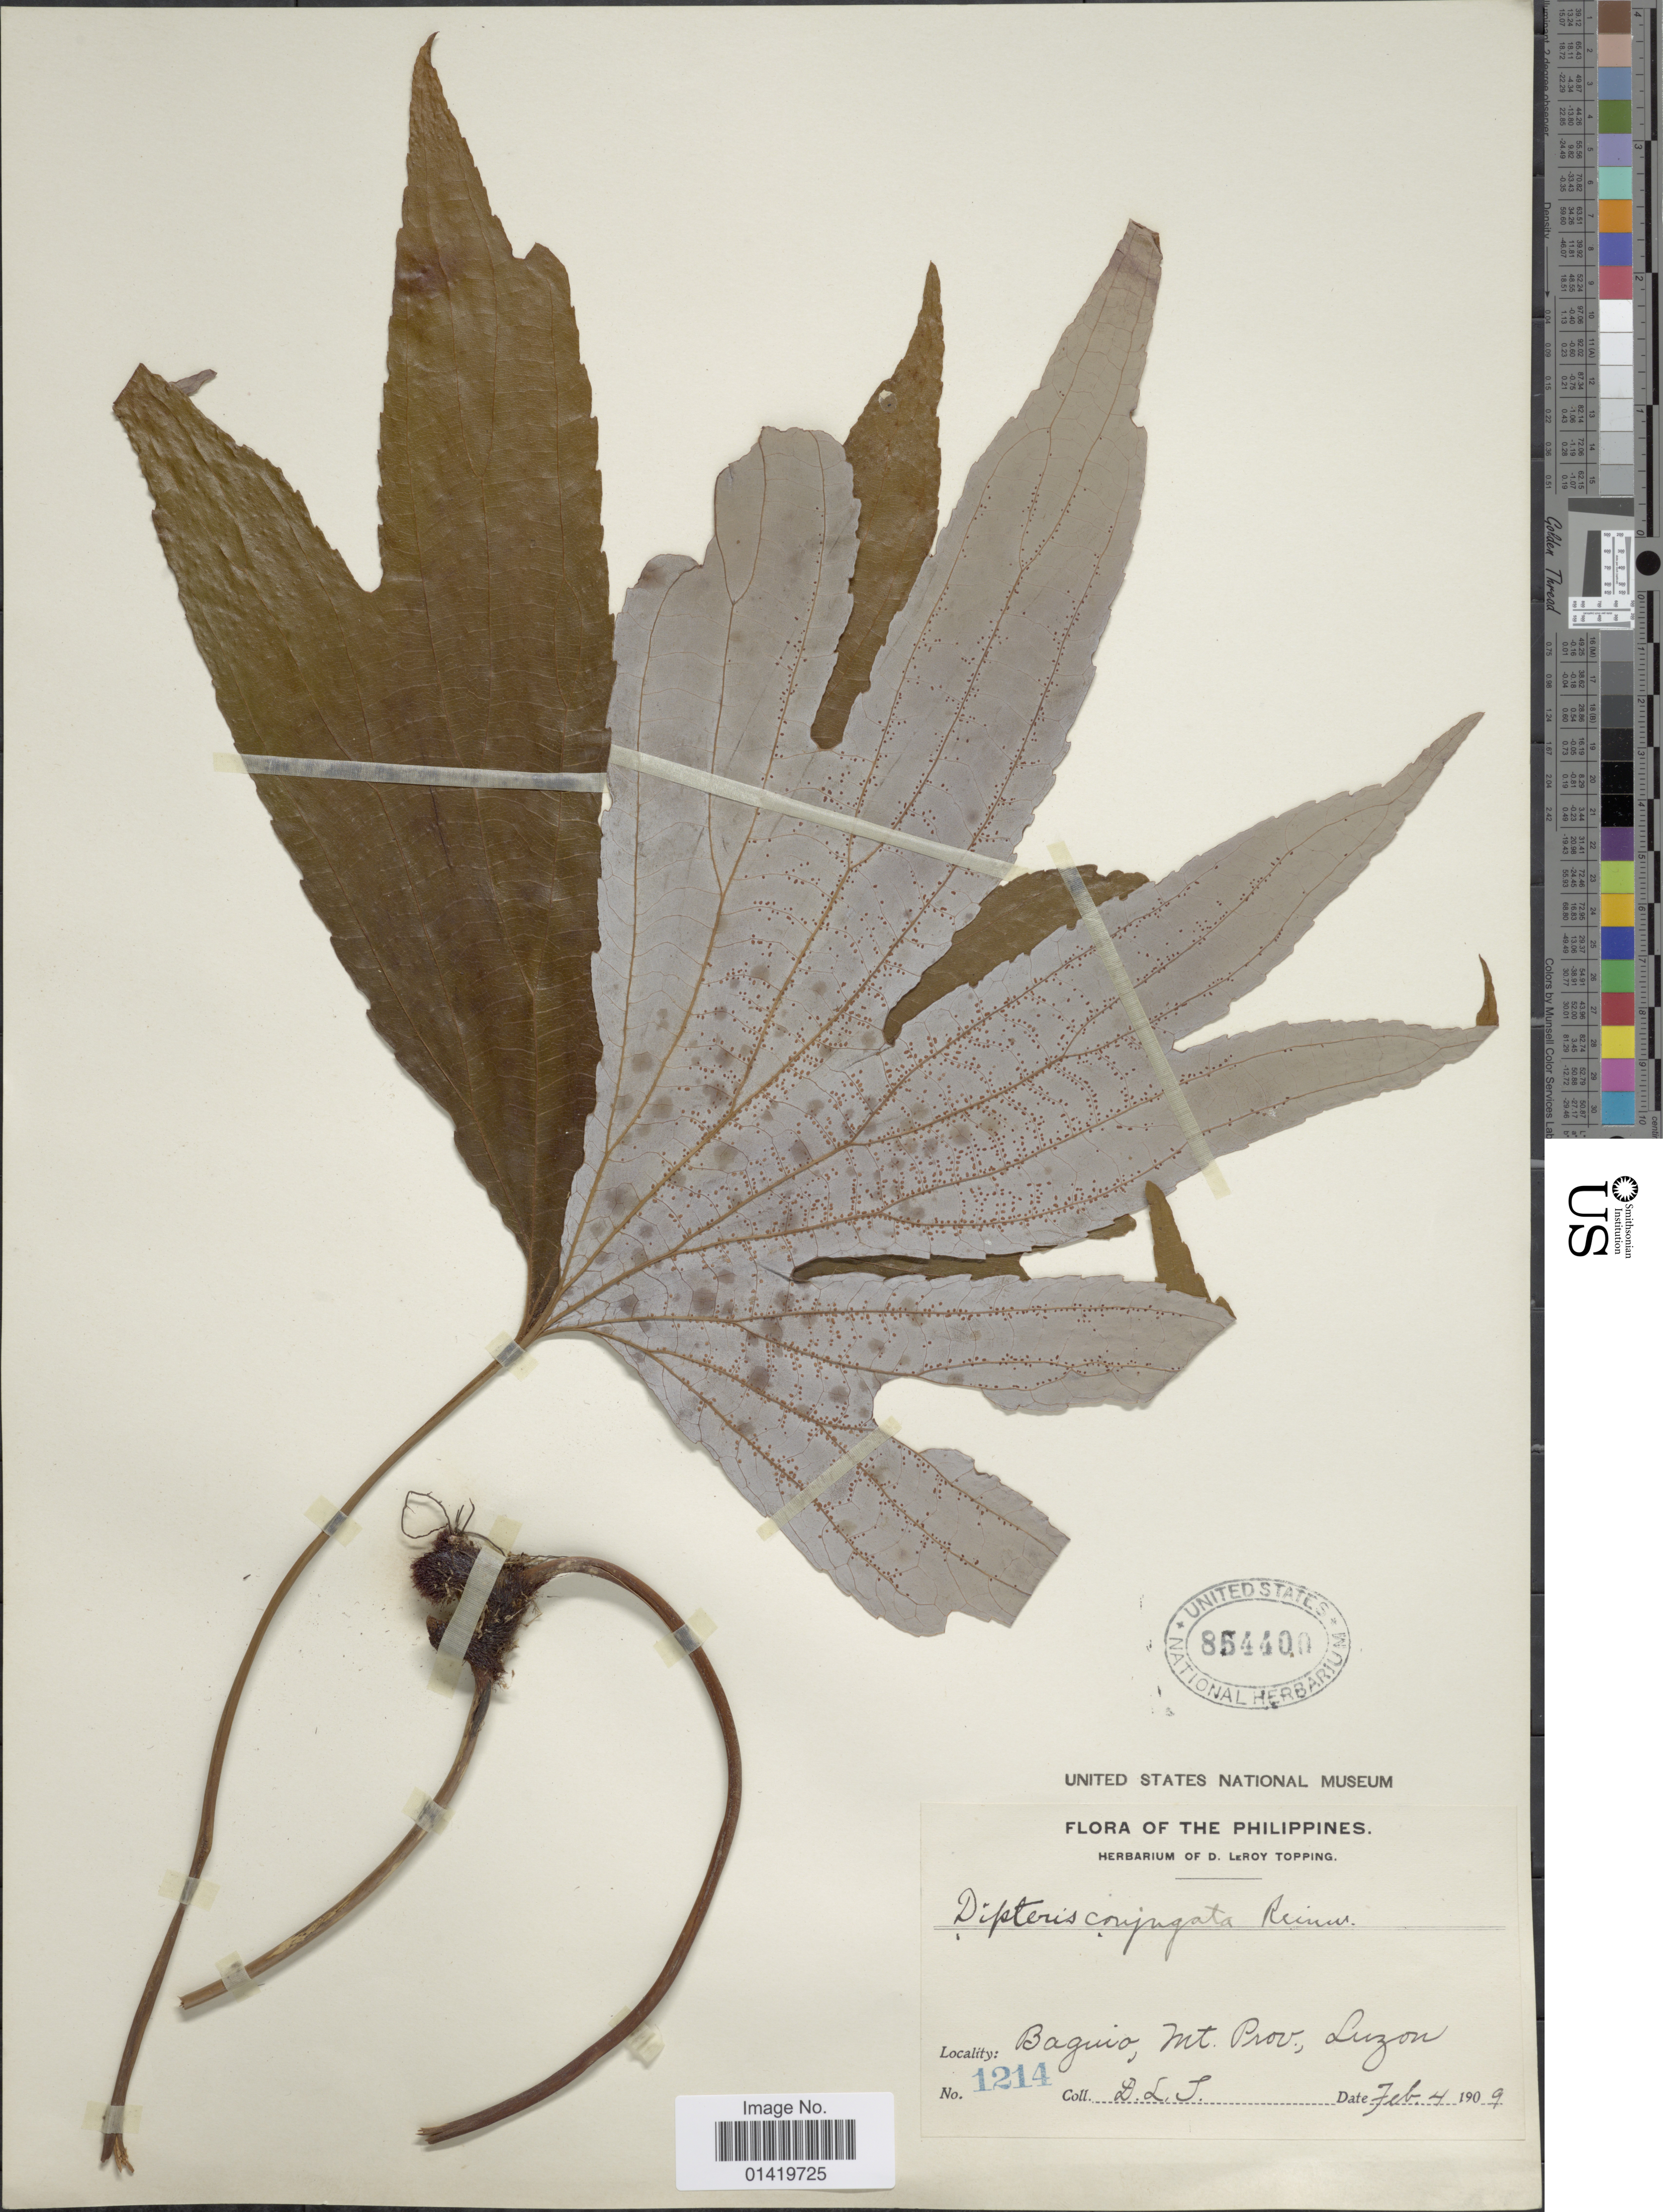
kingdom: Plantae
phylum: Tracheophyta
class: Polypodiopsida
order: Gleicheniales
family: Dipteridaceae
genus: Dipteris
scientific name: Dipteris conjugata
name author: Reinw.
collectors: D. L. Topping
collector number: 1214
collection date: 1909-02-04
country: Philippines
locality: Baguio Mt prov Luzon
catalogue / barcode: US 854400